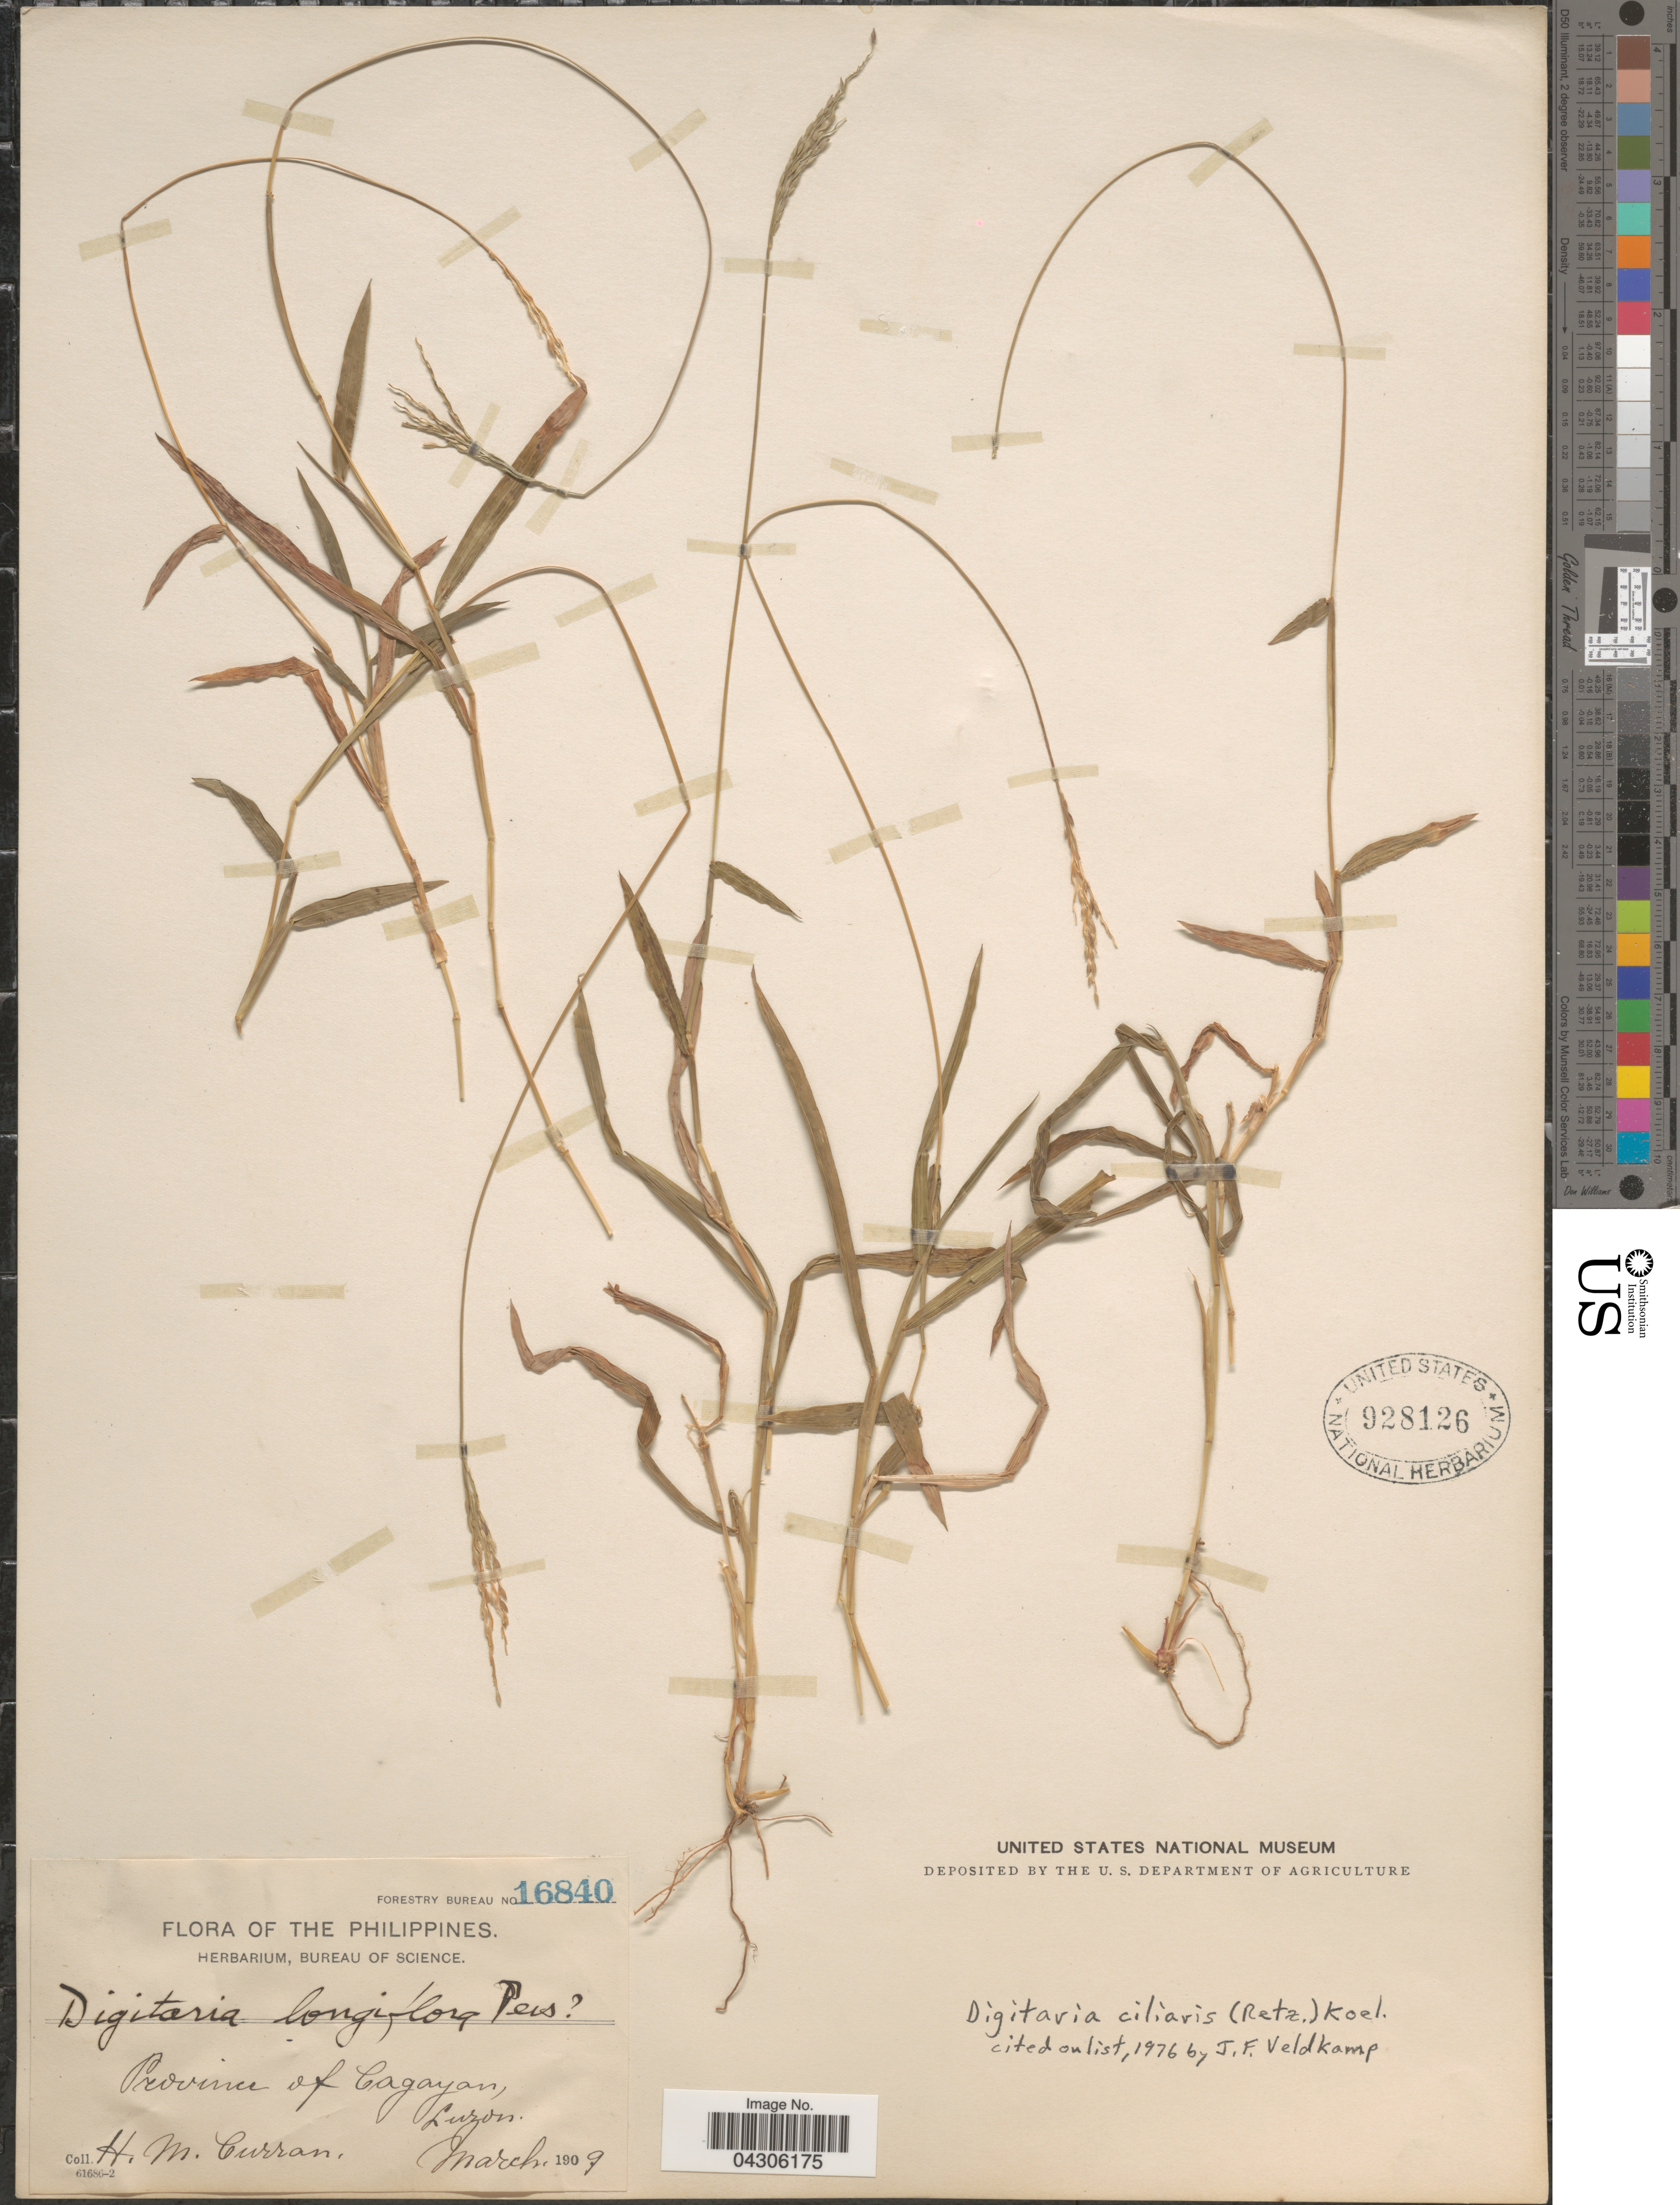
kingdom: Plantae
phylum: Tracheophyta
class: Liliopsida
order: Poales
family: Poaceae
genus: Digitaria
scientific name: Digitaria ciliaris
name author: (Retz.) Koeler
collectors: H. M. Curran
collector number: Forestry Bureau 16840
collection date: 1909-03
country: Philippines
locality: Province of Cagayan, Luzon.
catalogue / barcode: US 928126